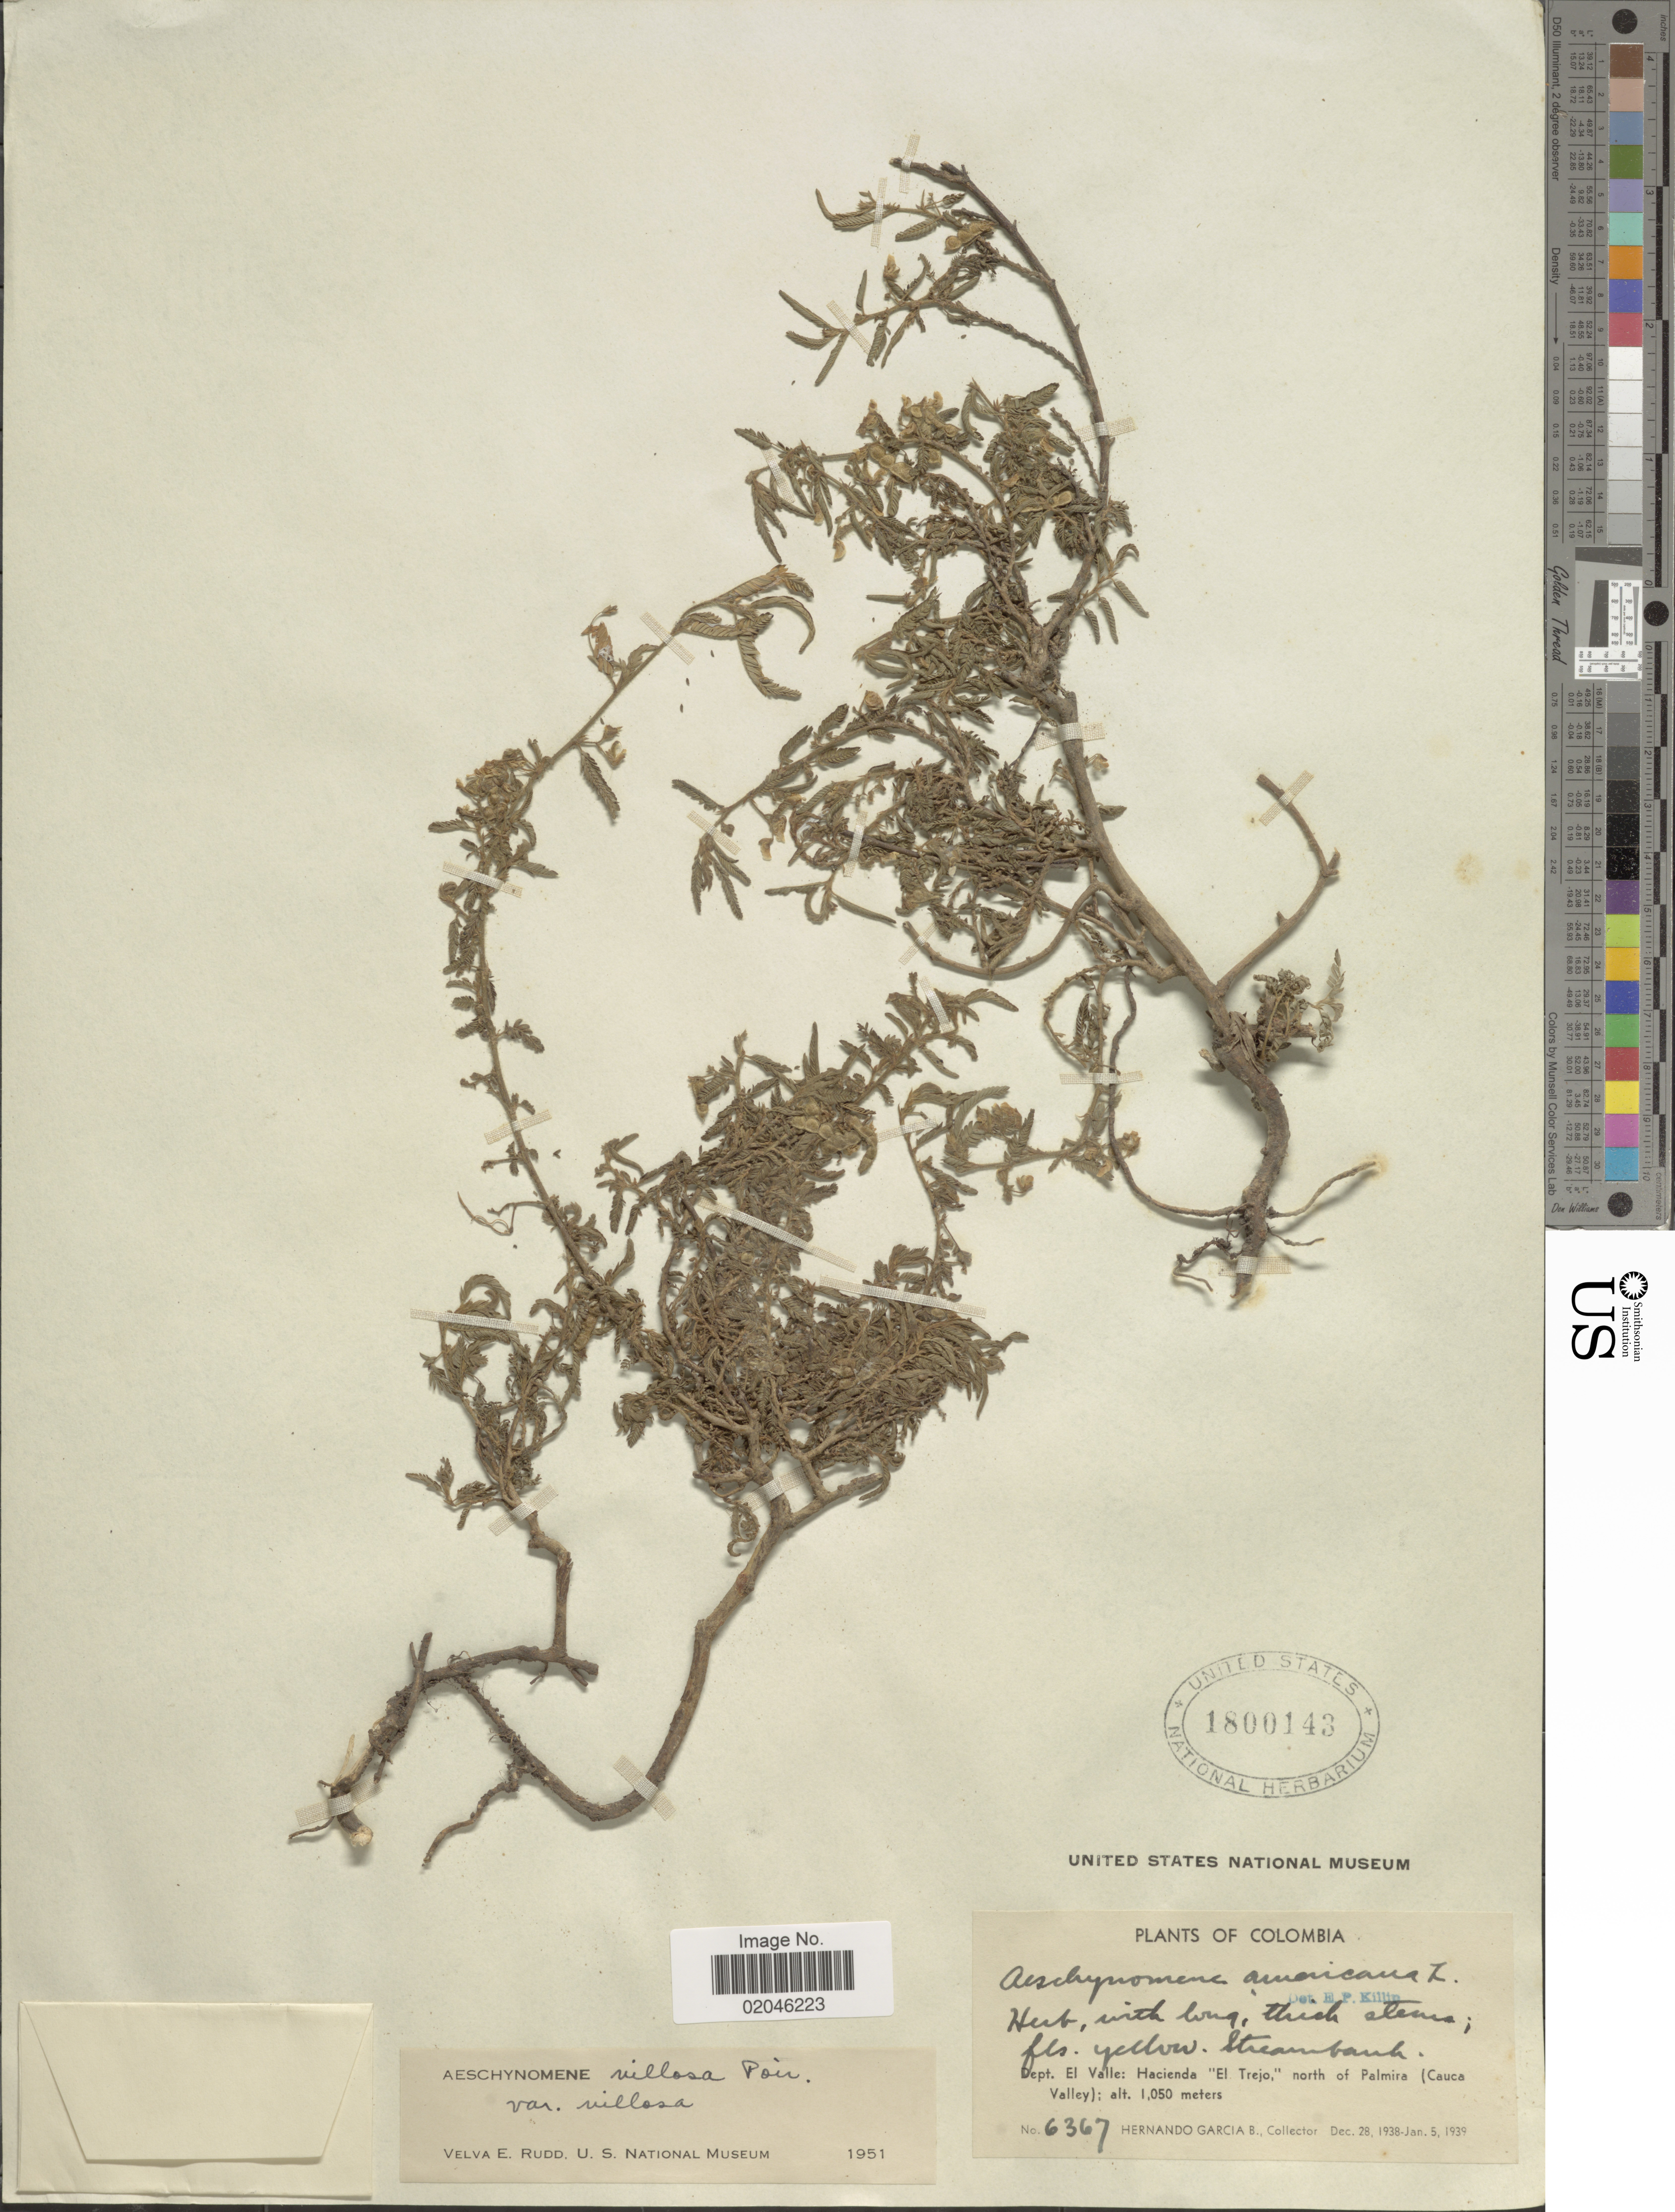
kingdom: Plantae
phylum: Tracheophyta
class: Magnoliopsida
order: Fabales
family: Fabaceae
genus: Aeschynomene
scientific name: Aeschynomene villosa var. villosa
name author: Poir.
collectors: H. García Barriga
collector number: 6367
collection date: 1938-12-28/1939-01-05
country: Colombia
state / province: Valle del Cauca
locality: Streambank, El Valle: Hacienda "El Trejo", north of Palmira (Cauca Valley).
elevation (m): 1050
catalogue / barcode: US 1800143